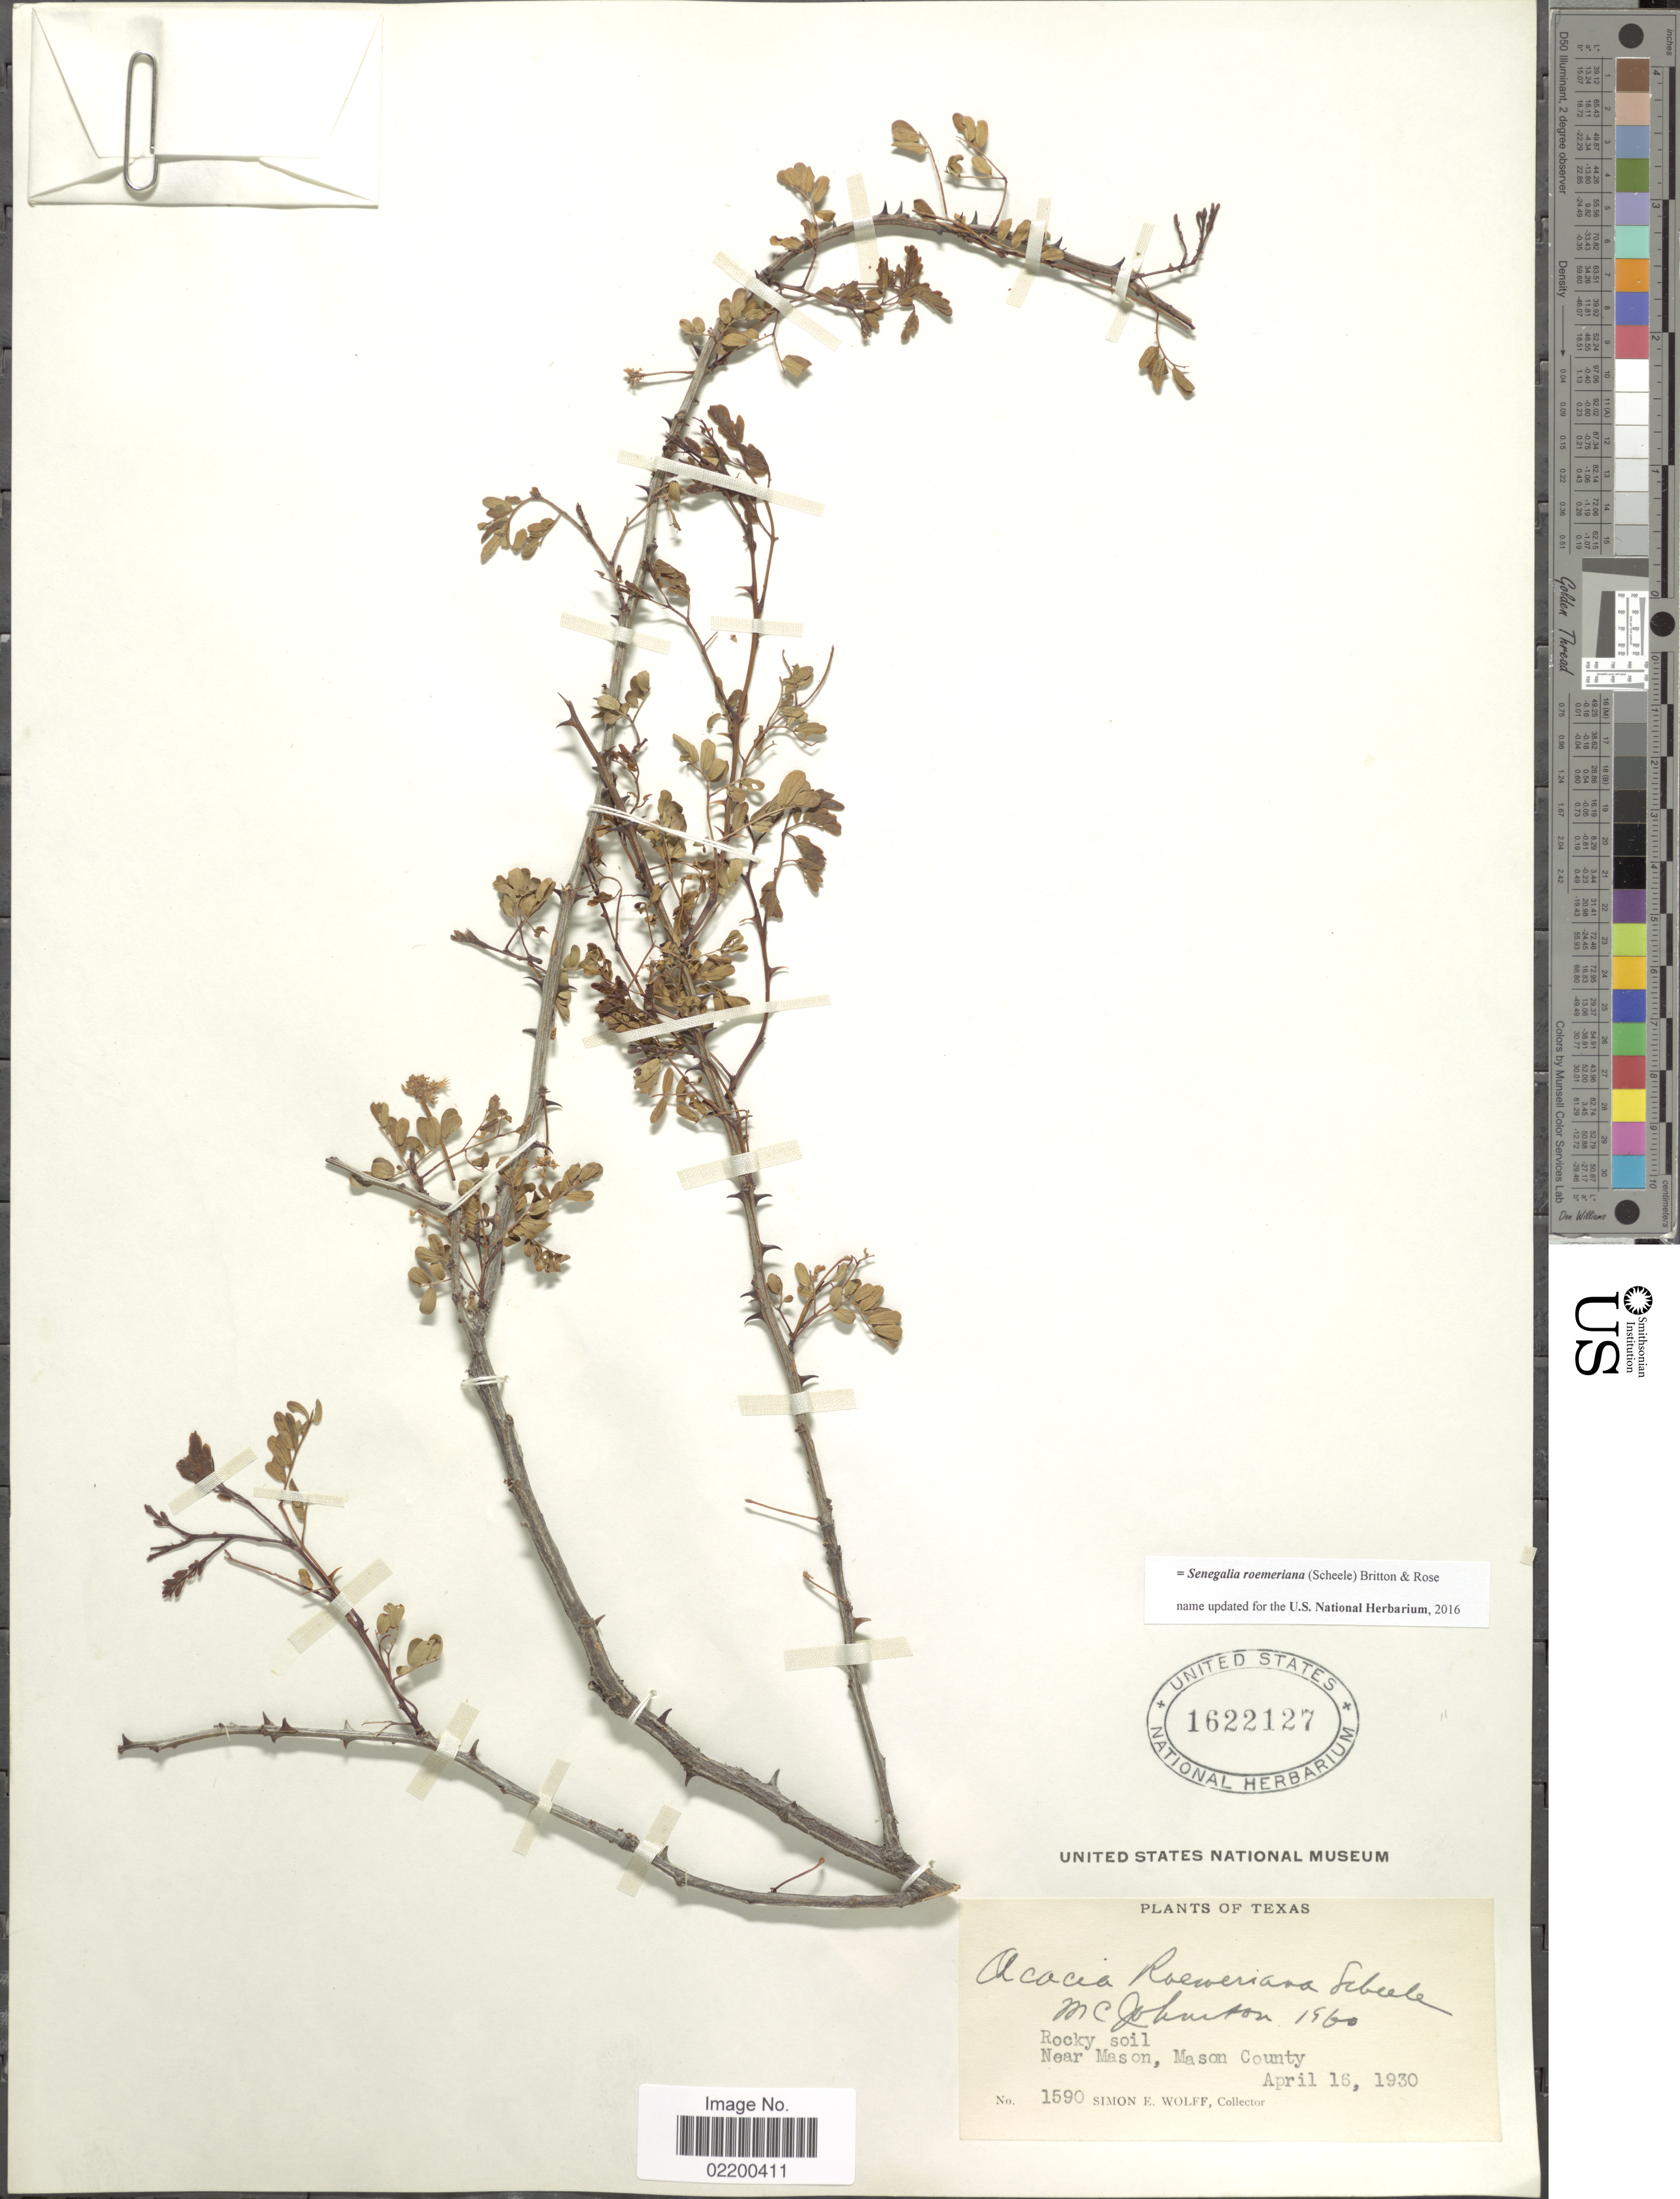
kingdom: Plantae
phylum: Tracheophyta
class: Magnoliopsida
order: Fabales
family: Fabaceae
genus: Senegalia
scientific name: Senegalia roemeriana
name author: (Scheele) Britton & Rose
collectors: S. E. Wolff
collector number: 1590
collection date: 1930-04-16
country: United States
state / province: Texas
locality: Rocky soil, Near Mason, Mason County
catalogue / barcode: US 1622127